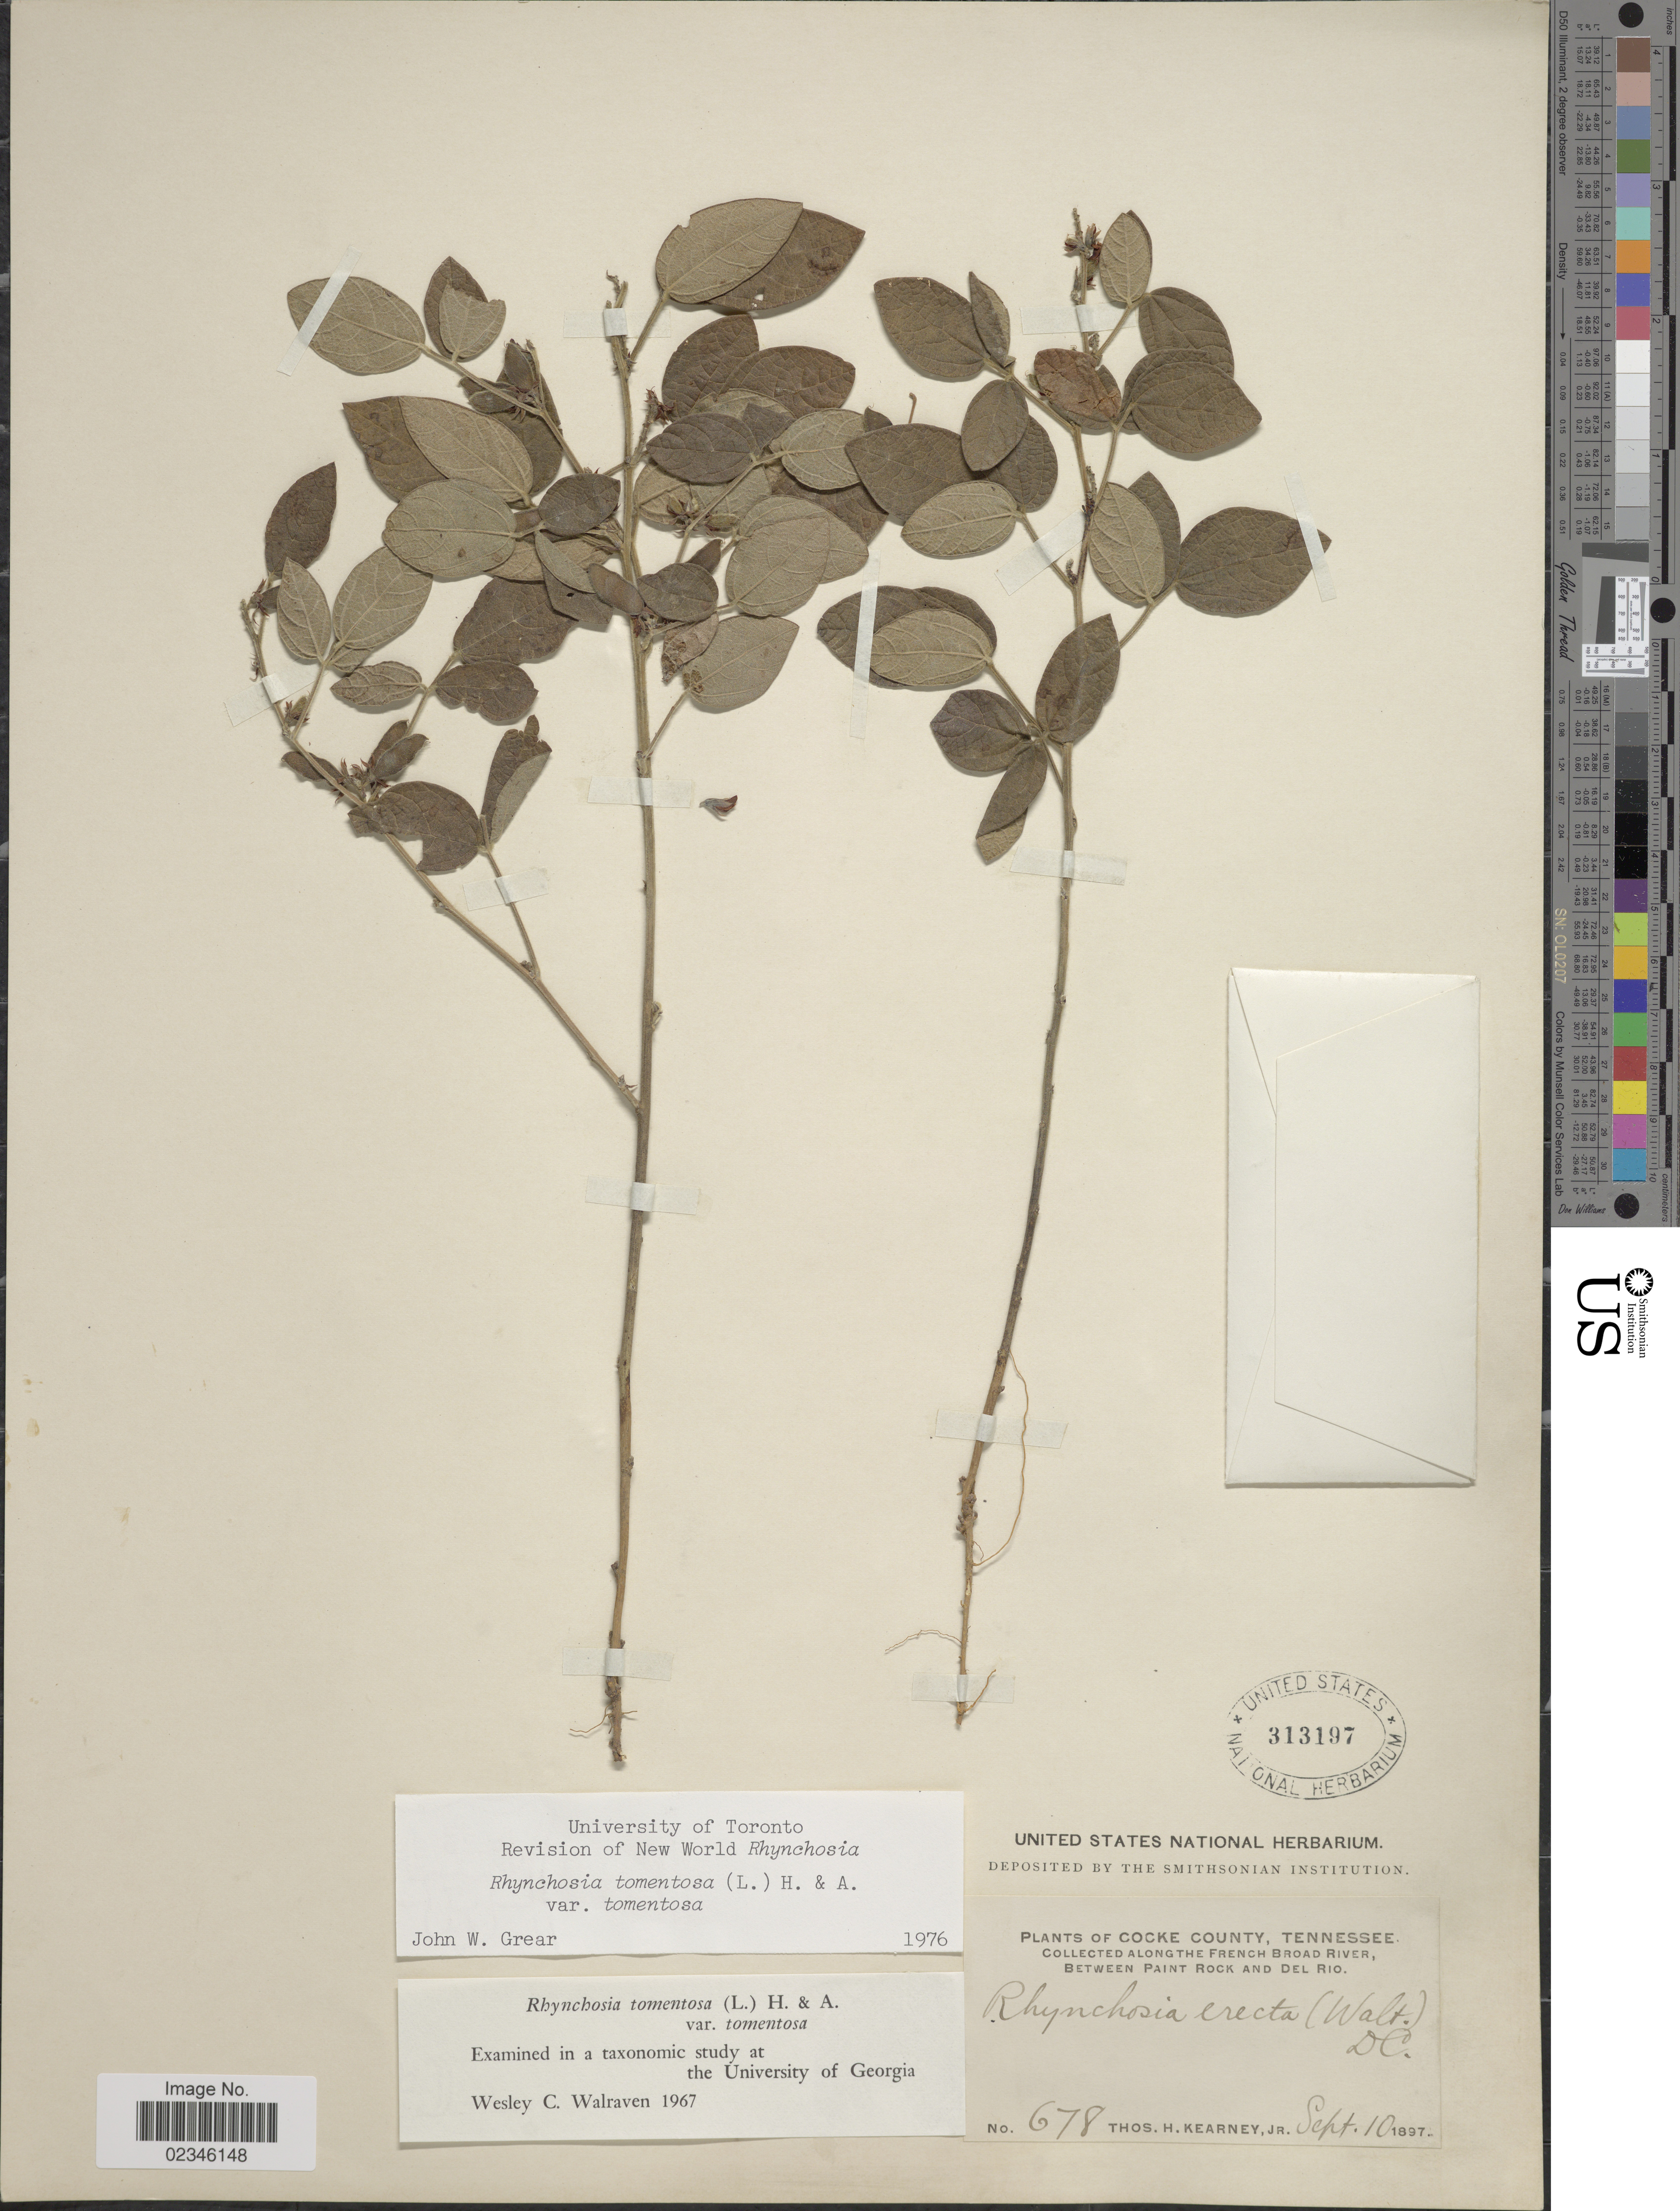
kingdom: Plantae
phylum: Tracheophyta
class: Magnoliopsida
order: Fabales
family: Fabaceae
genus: Rhynchosia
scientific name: Rhynchosia tomentosa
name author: (L.) Hook. & Arn.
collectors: T. H. Kearney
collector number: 678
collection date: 1897-09-10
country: United States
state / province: Tennessee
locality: Cocke County. Along French Broad River, between Paint Rock and Del Rio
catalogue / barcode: US 313197